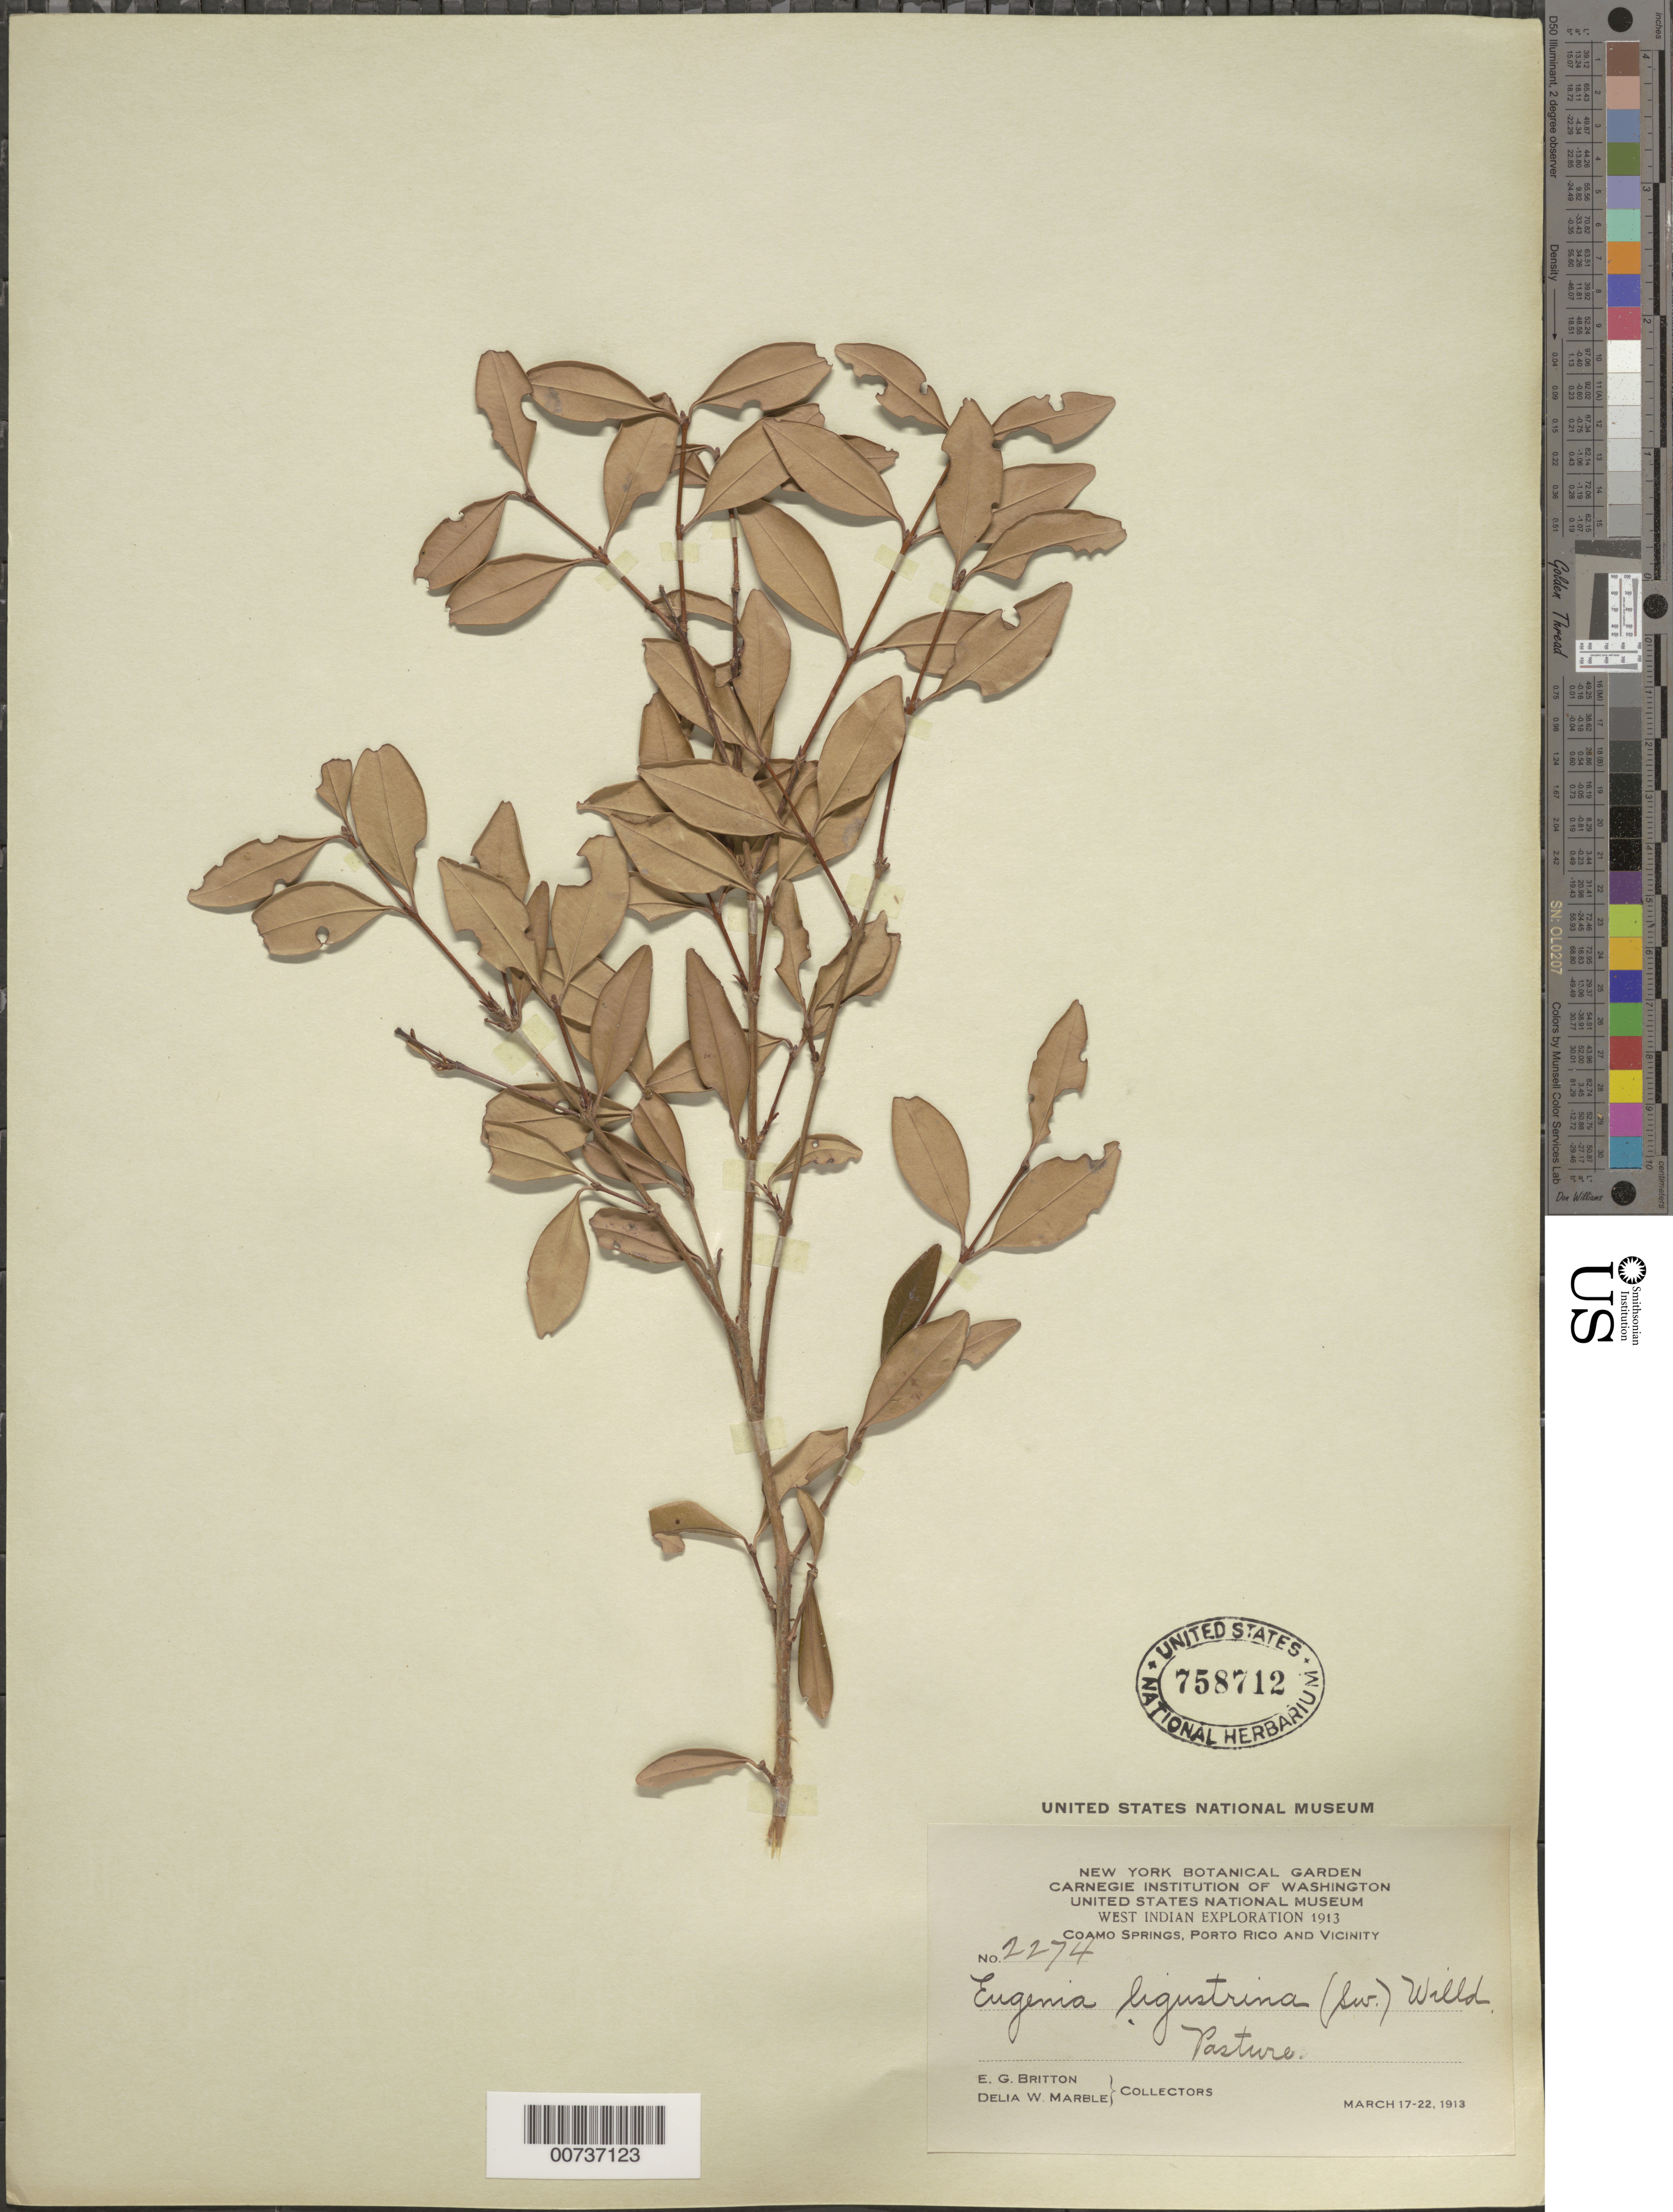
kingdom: Plantae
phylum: Tracheophyta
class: Magnoliopsida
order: Myrtales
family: Myrtaceae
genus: Eugenia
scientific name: Eugenia ligustrina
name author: (Sw.) Willd.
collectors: E. G. Britton & D. W. Marble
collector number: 2274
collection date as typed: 17 Mar 1913 to 22 Mar 1913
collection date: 1913-03-17/1913-03-22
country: Puerto Rico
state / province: Coamo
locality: Coamo Springs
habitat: Pasture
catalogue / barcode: US 758712